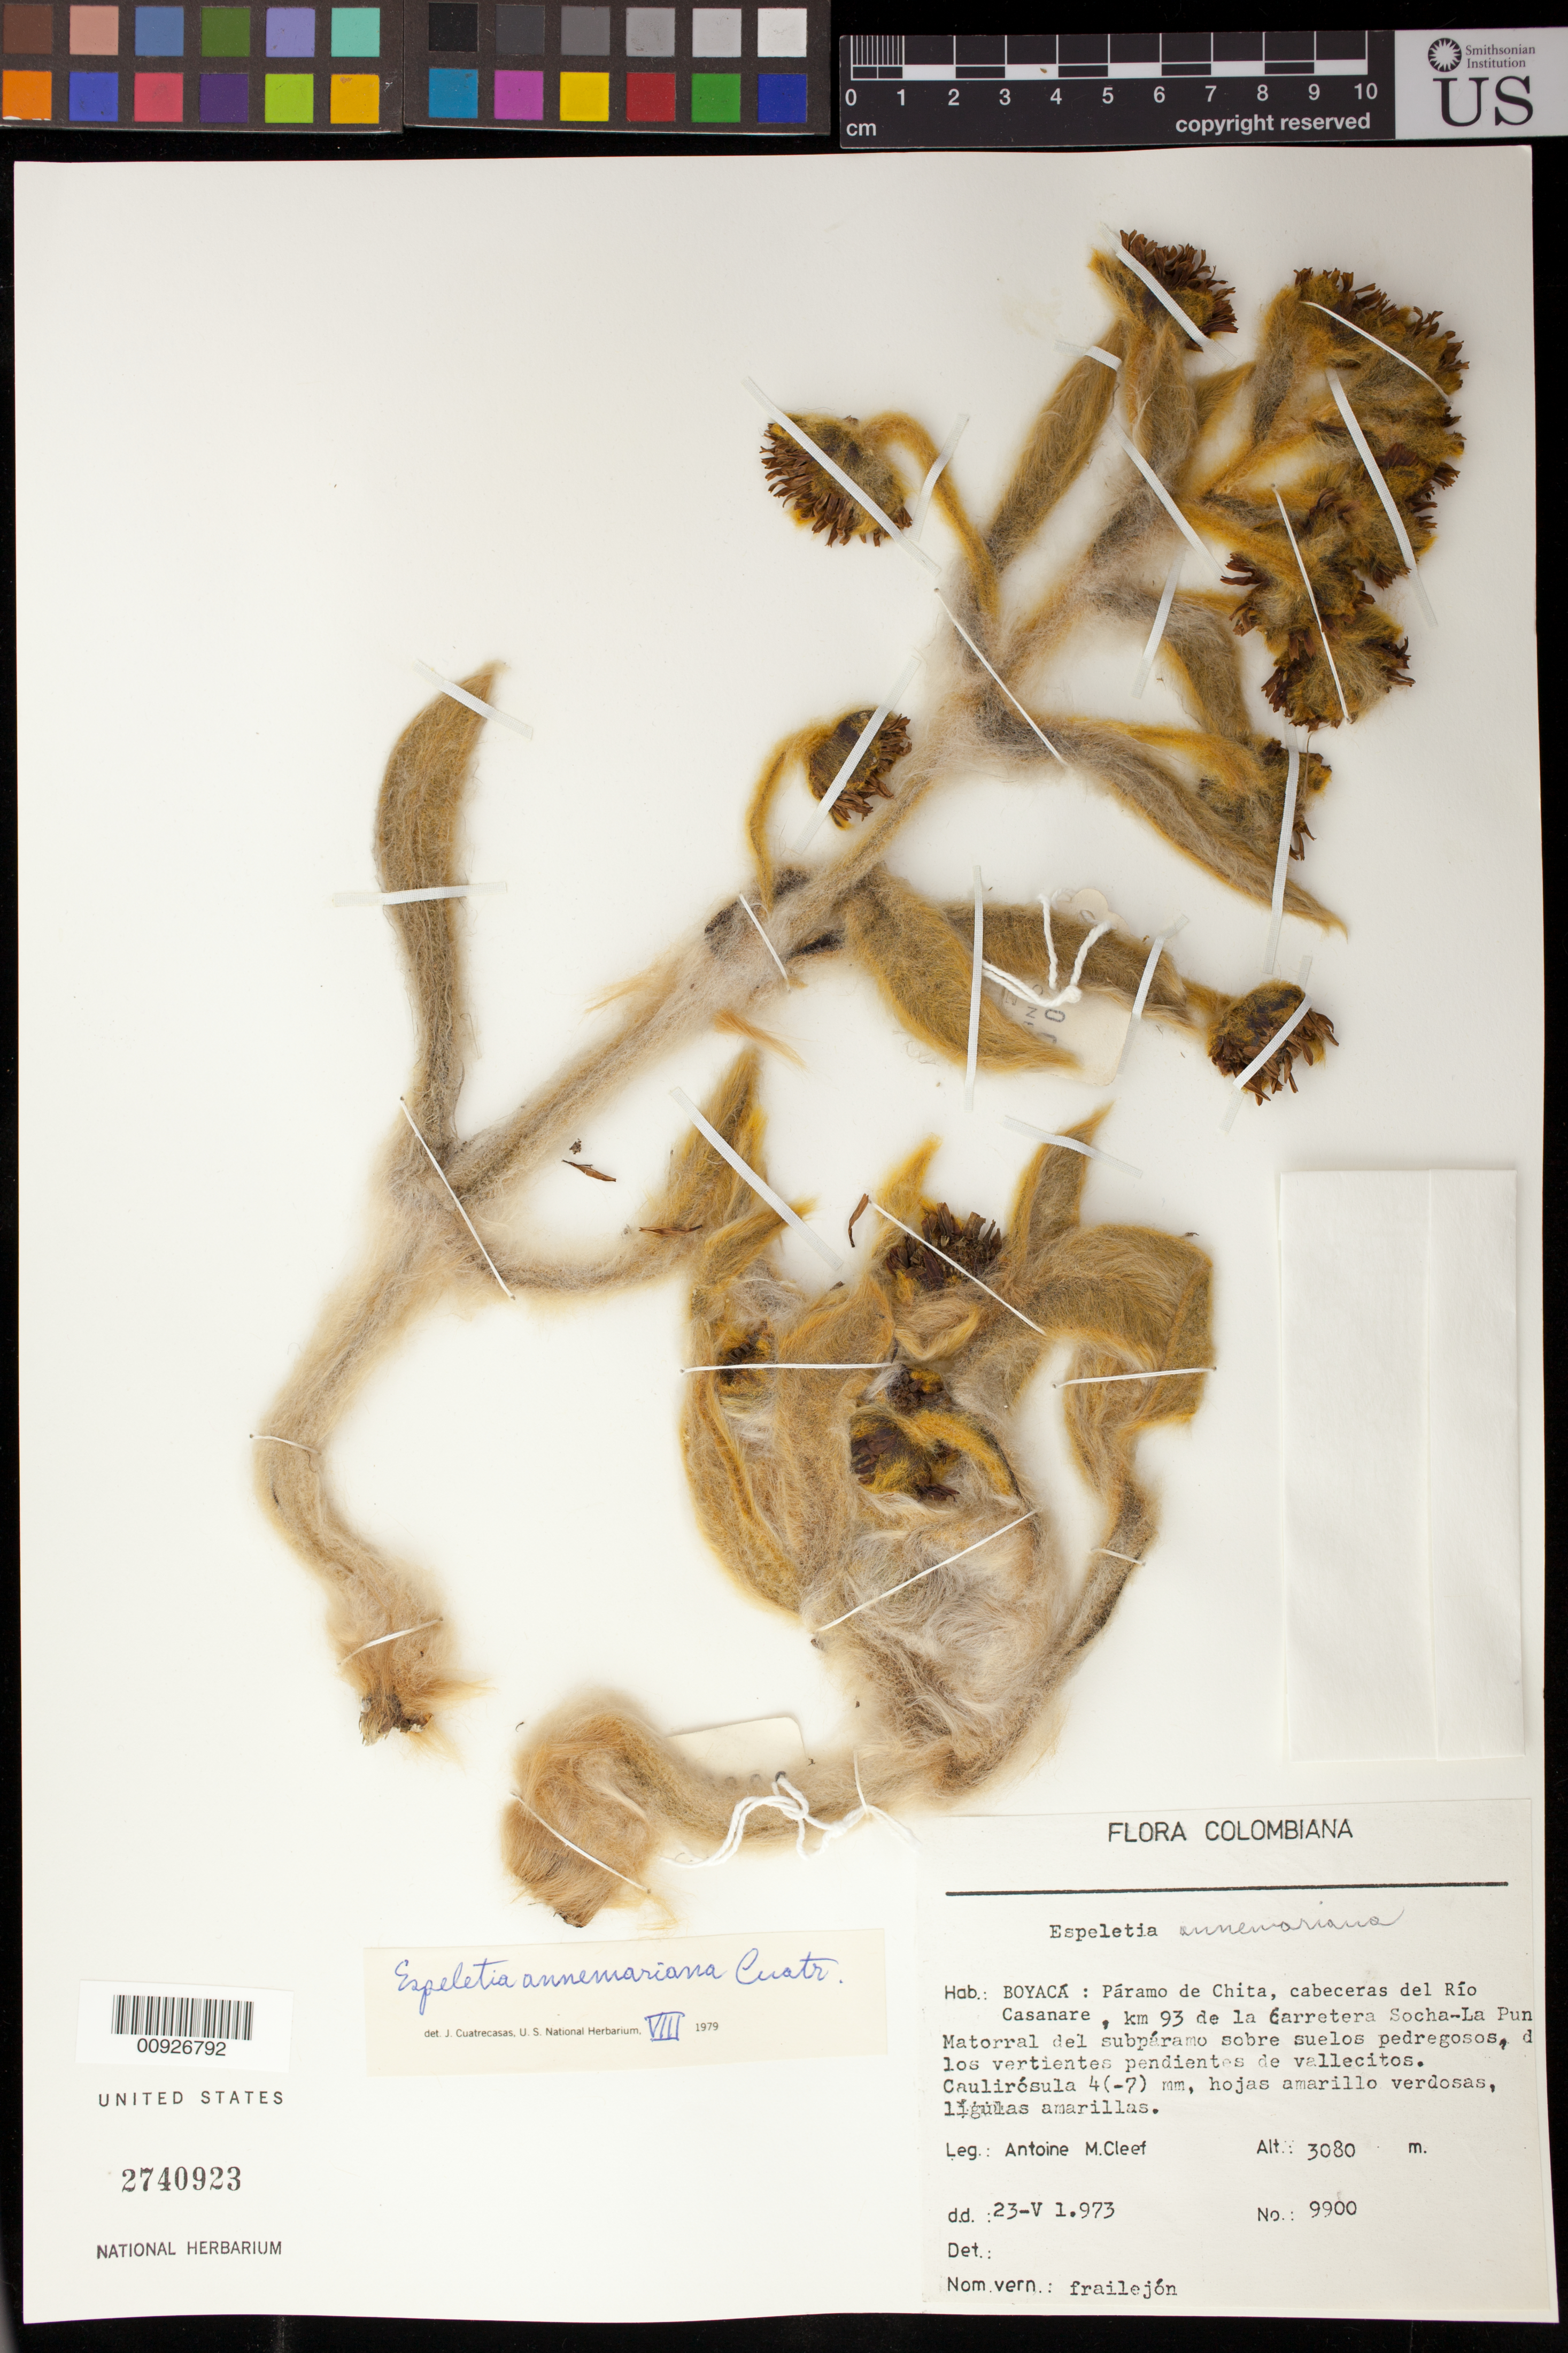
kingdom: Plantae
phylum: Tracheophyta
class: Magnoliopsida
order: Asterales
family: Asteraceae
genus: Espeletia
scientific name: Espeletia annemariana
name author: Cuatrec.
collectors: A. M. Cleef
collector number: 9900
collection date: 1973-05-23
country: Colombia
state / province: Boyacá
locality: P. de Chita . Páramo de Chita, cabeceras del Río Casanare, Km. 93 de la carrtera Socha-La Punta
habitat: Matorral del subpáramo sobre suelos pedregosos, de los vertentientes pendientes de vallecitos.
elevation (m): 3080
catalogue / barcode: US 2740923